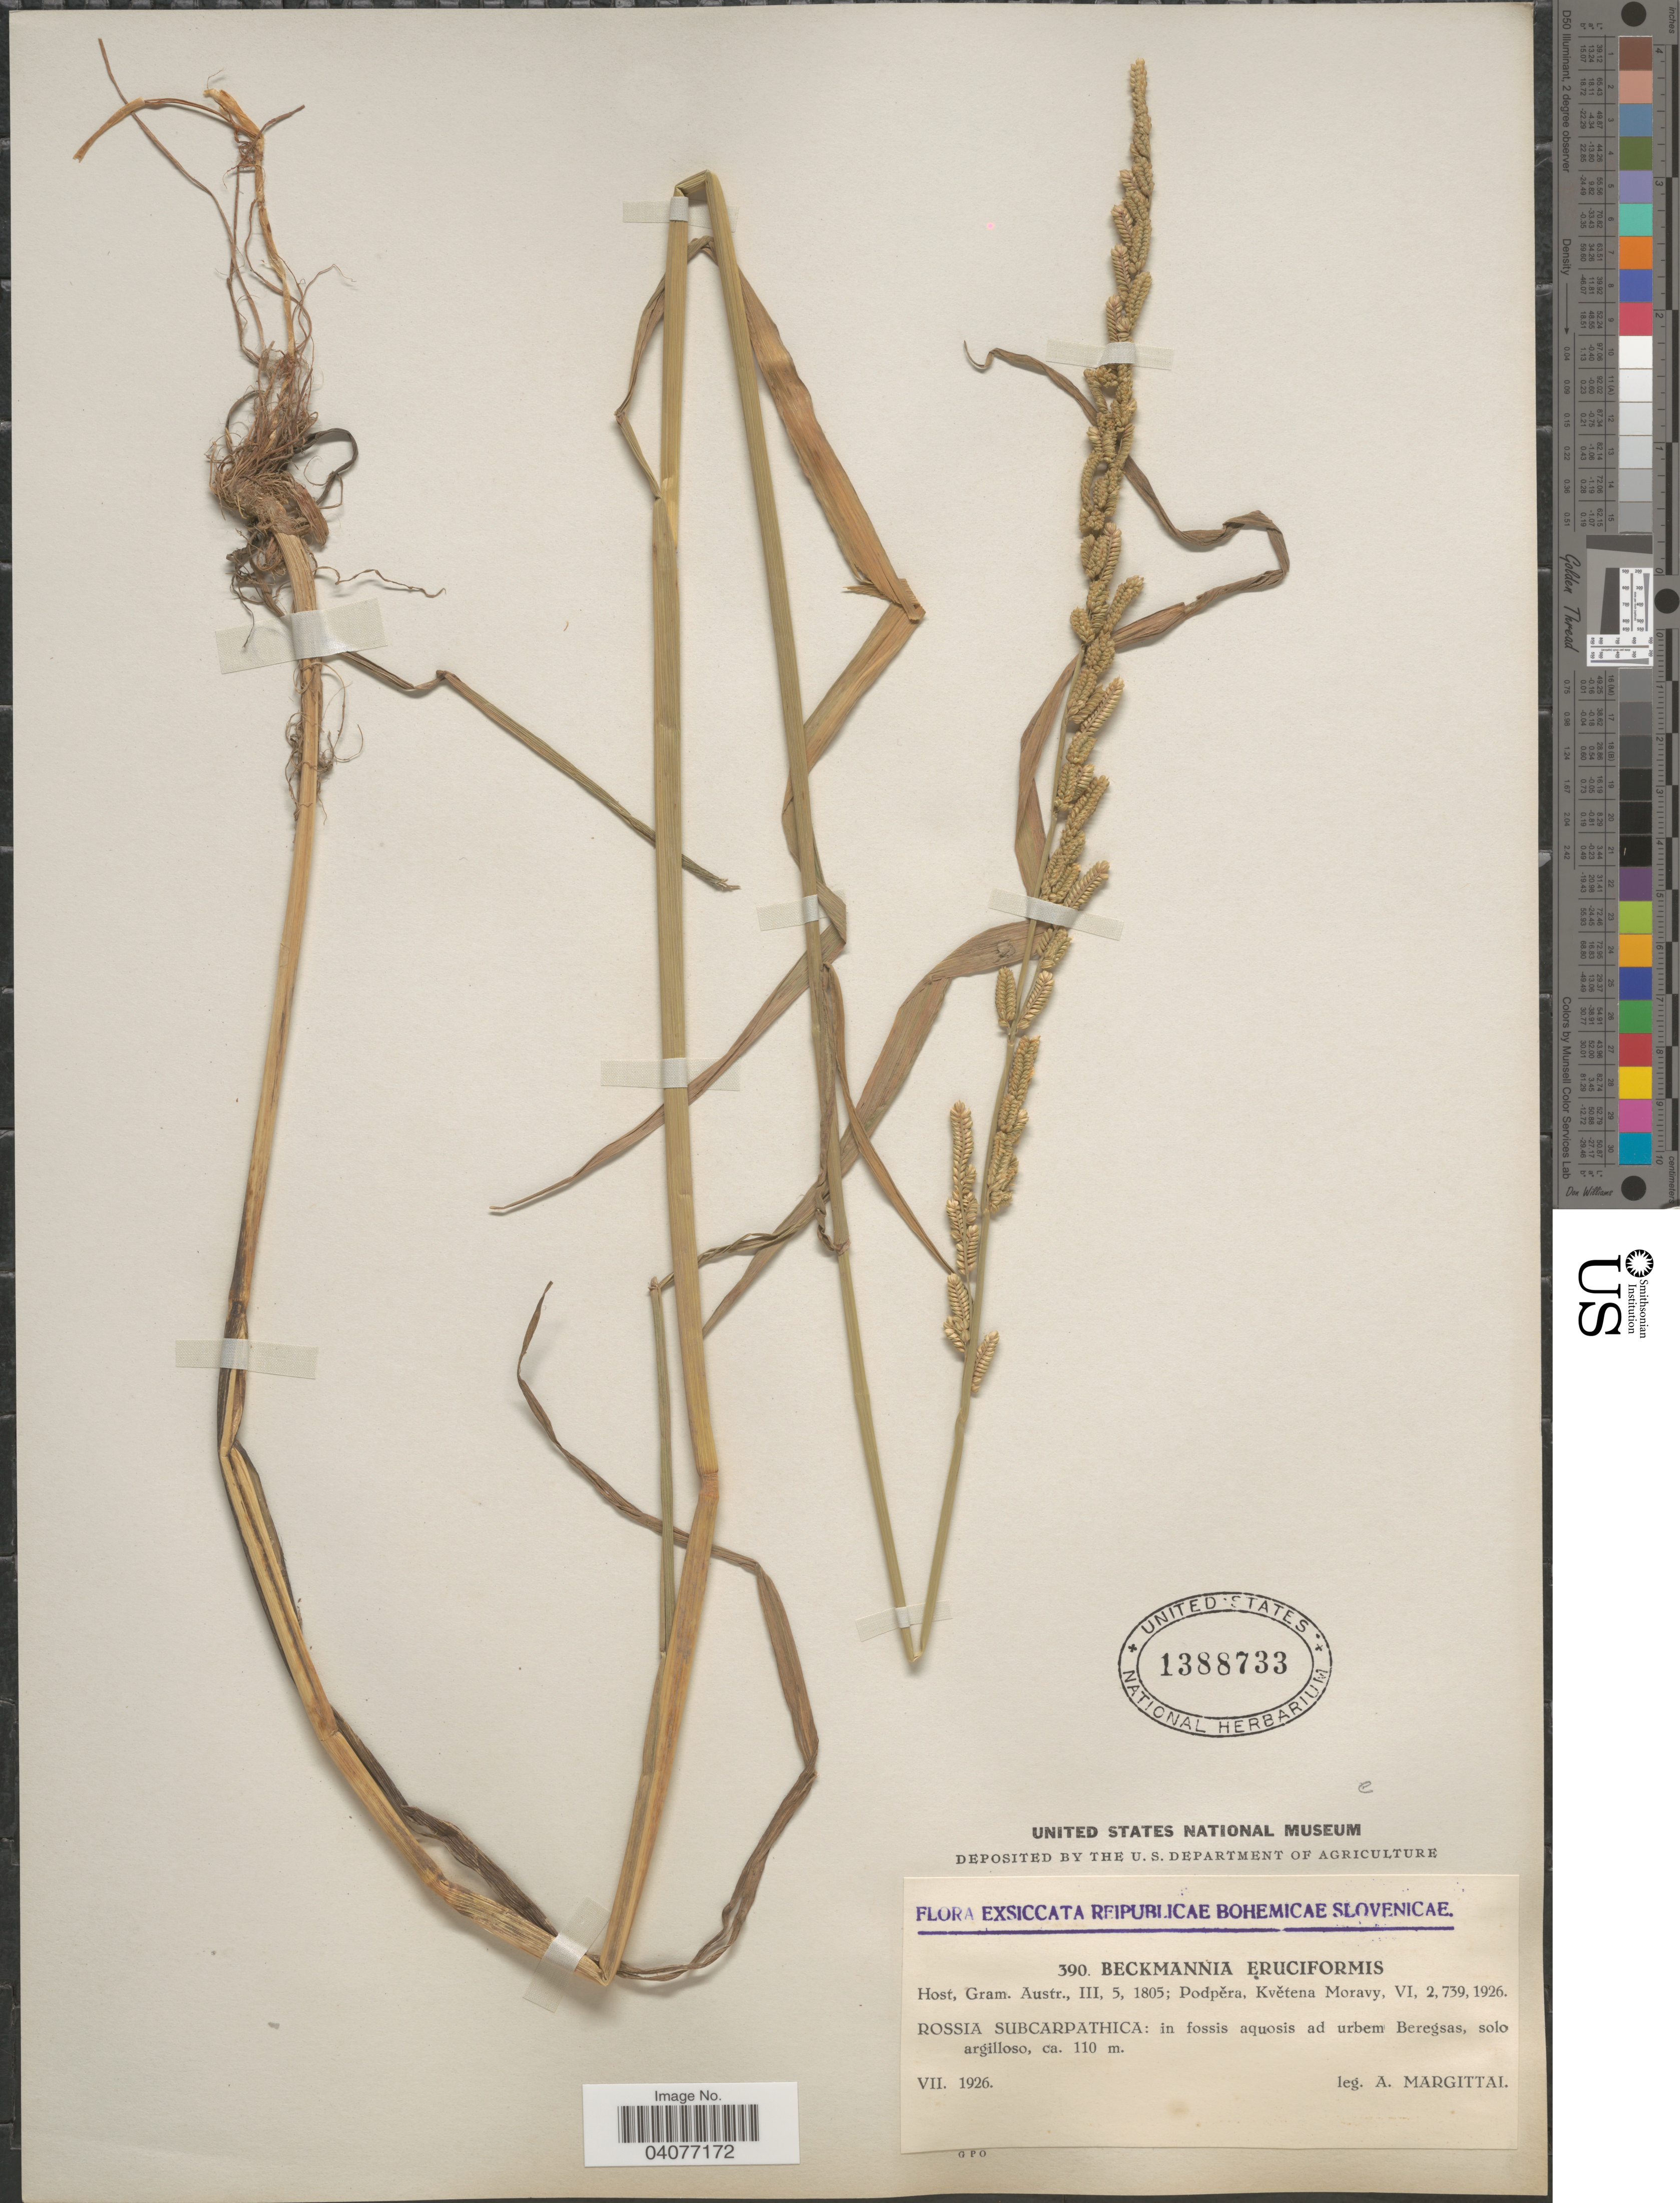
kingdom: Plantae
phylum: Tracheophyta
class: Liliopsida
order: Poales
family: Poaceae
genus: Beckmannia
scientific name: Beckmannia eruciformis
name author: (L.) Host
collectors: A. Margittai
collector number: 390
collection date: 1926-07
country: Ukraine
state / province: Zakarpattya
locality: Rossia Subcarpathica: in fossis aquosis ad urbem Beregas [Berehove?], solo argilloso.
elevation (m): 110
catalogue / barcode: US 1388733